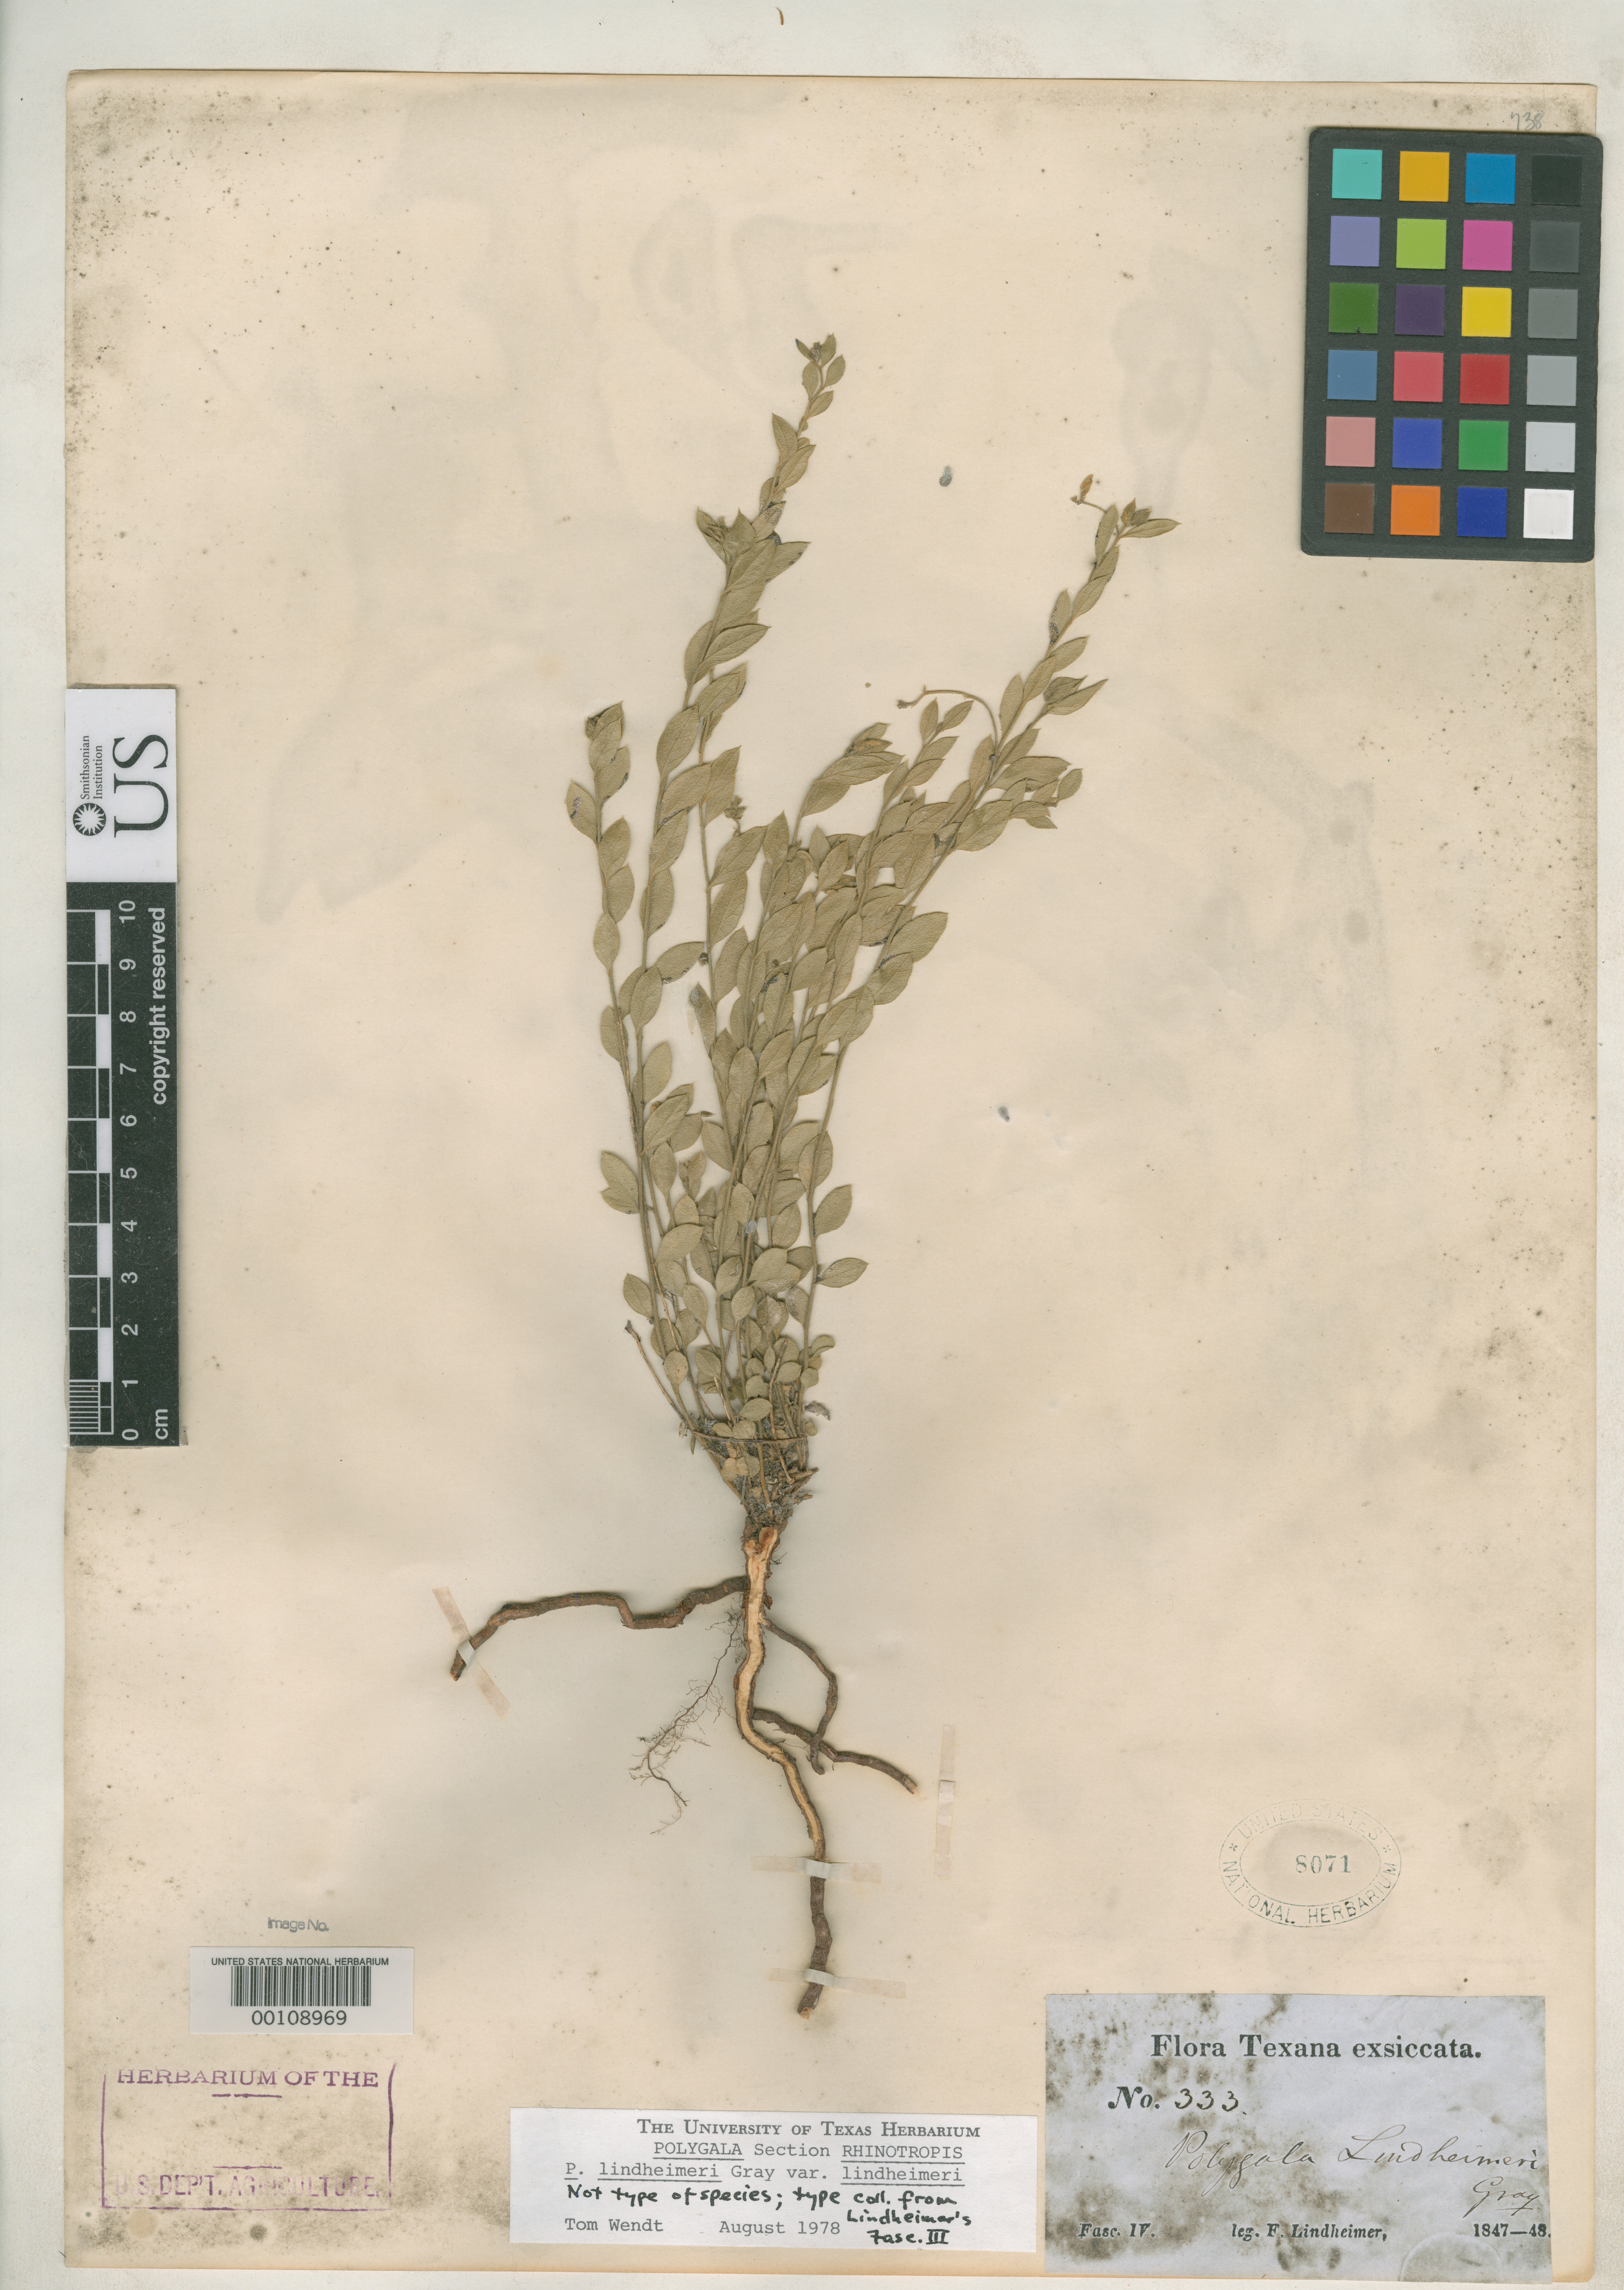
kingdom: Plantae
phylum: Tracheophyta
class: Magnoliopsida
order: Fabales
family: Polygalaceae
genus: Polygala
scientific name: Polygala lindheimeri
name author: A. Gray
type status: Isolectotype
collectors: F. J. Lindheimer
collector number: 333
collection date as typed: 1847 to -- --- 1848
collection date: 1847/1848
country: United States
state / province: Texas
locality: "upper Guadeloupe and Pierdenales".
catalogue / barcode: US 8071